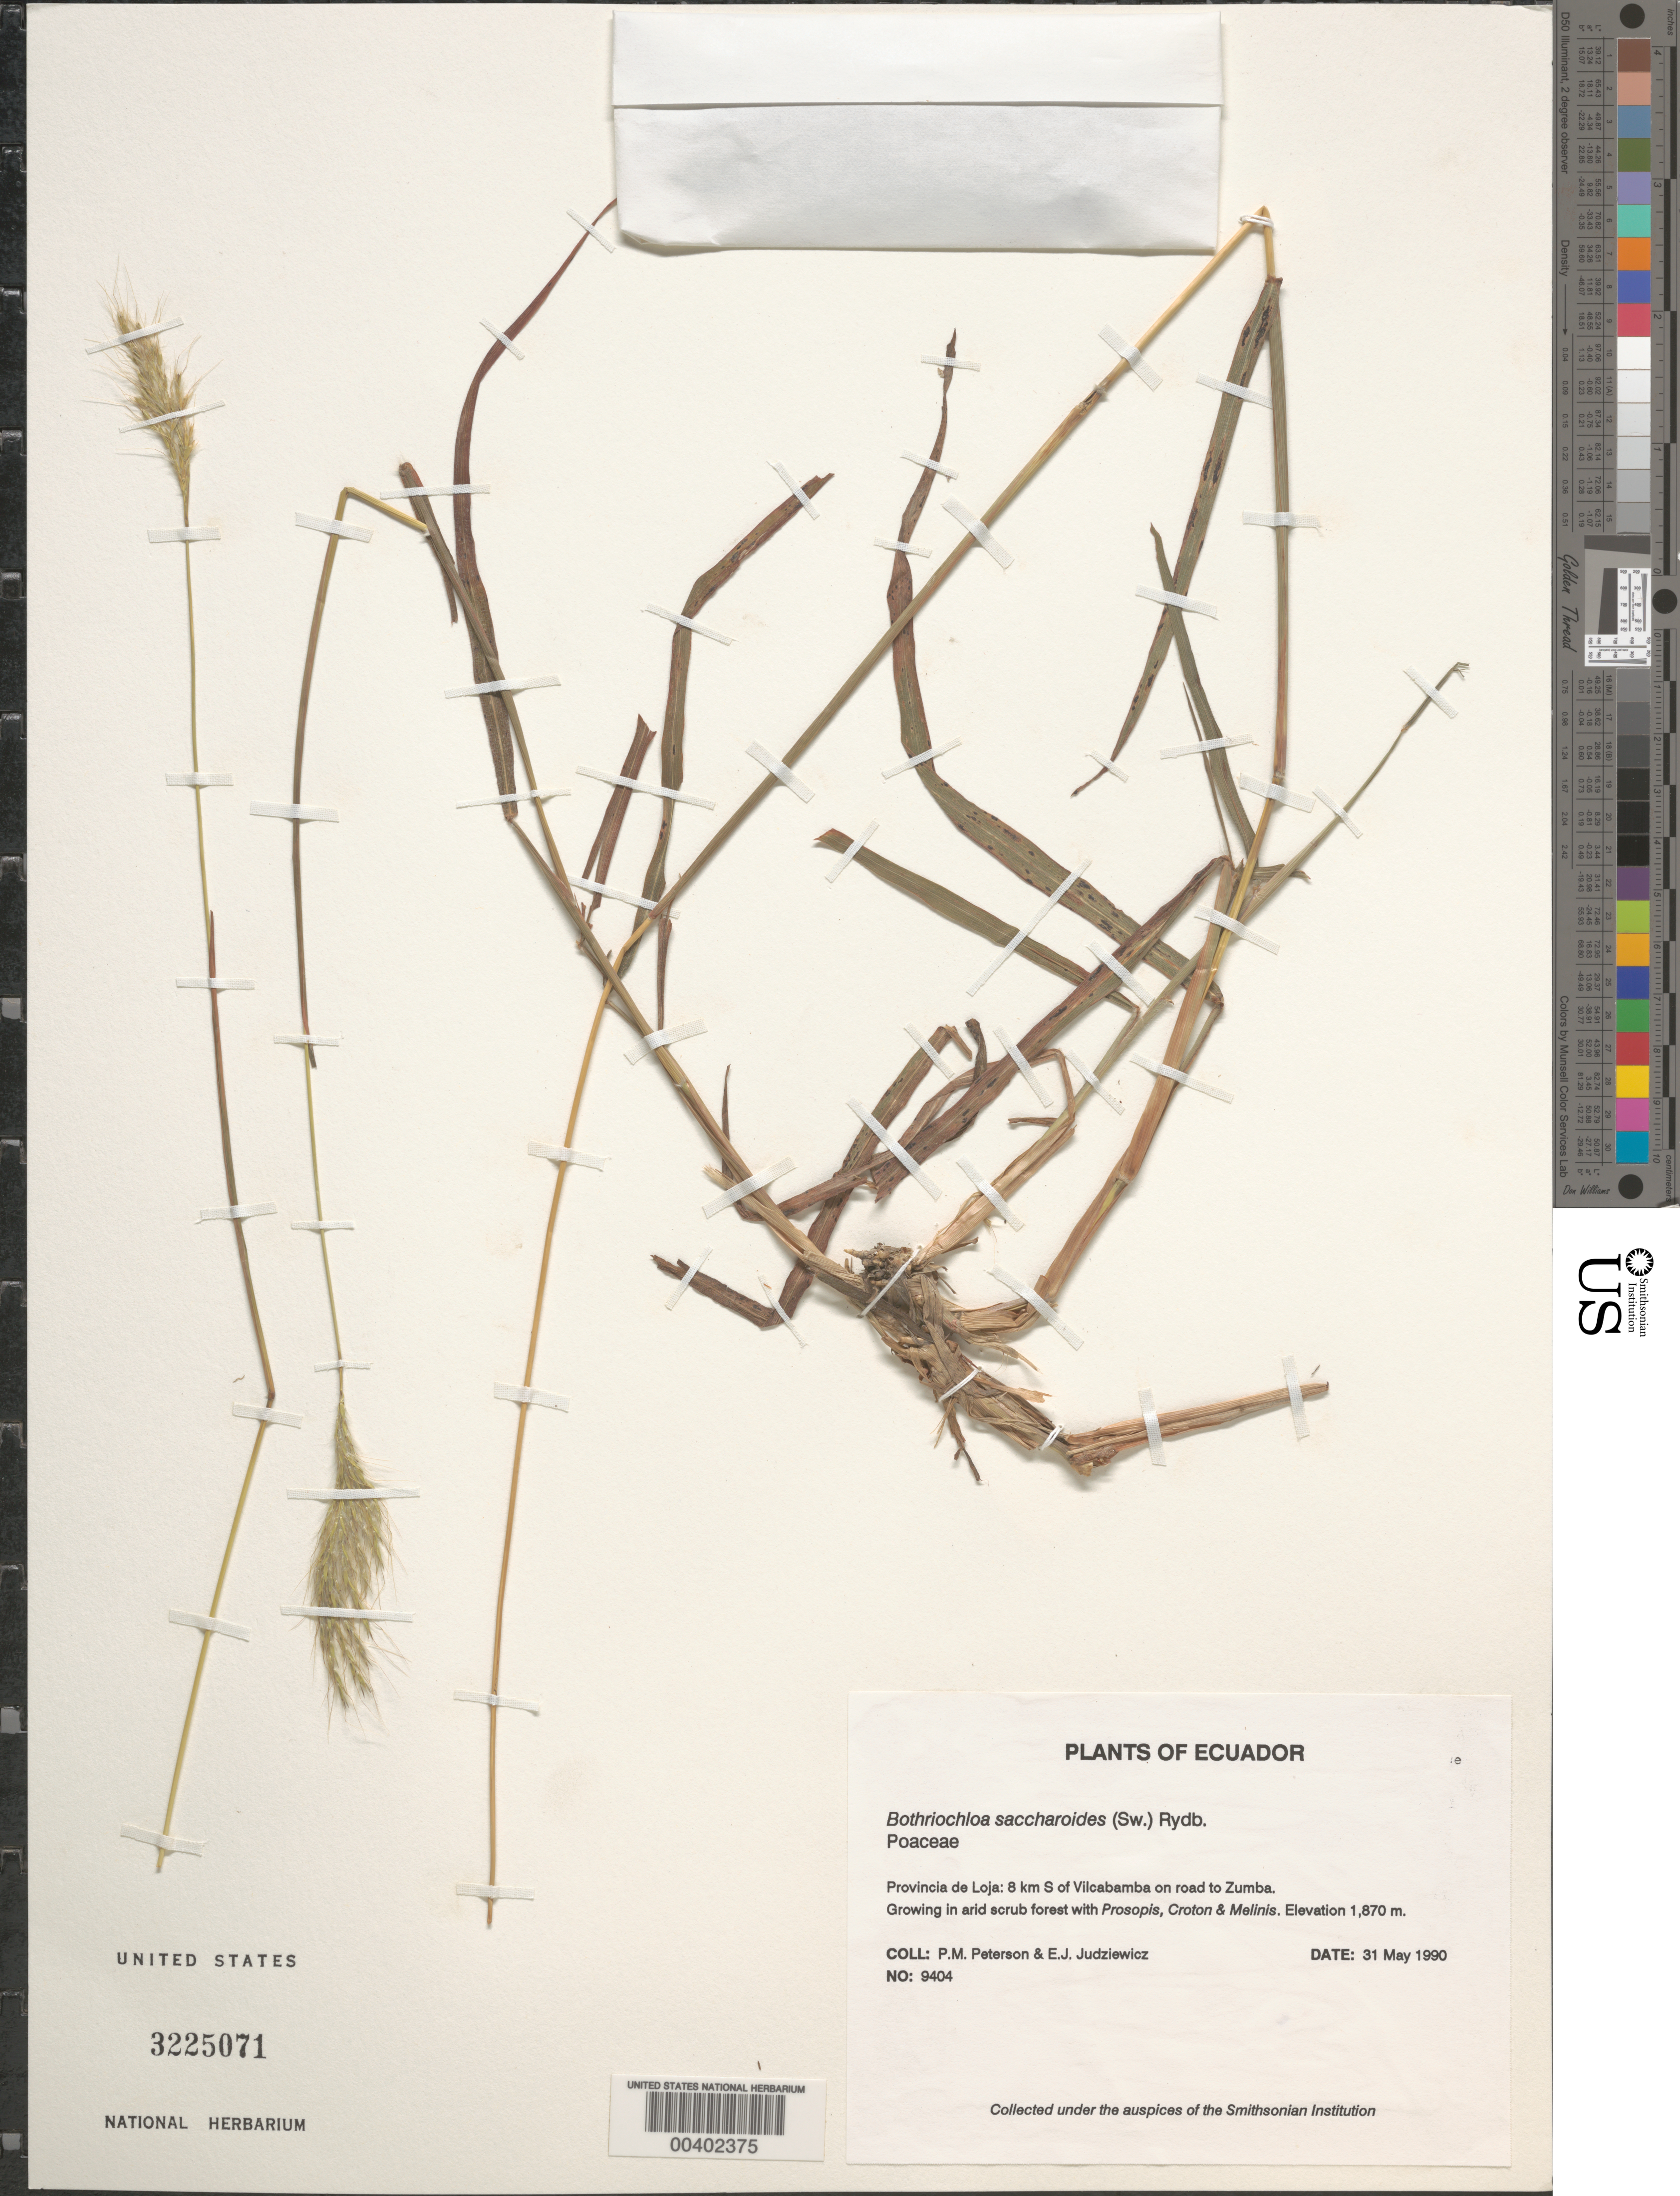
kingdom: Plantae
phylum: Tracheophyta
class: Liliopsida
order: Poales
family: Poaceae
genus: Bothriochloa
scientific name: Bothriochloa saccharoides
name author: (Sw.) Rydb.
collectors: P. M. Peterson & E. J. Judziewicz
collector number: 09404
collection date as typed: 31 May 1990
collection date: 1990-05-31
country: Ecuador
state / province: Loja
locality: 8 km S of Vilcabamba on road to Zumba.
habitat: Growing in arid scrub forest with Prosopis, Croton & Melinis.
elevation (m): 1870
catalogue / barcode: US 3225071